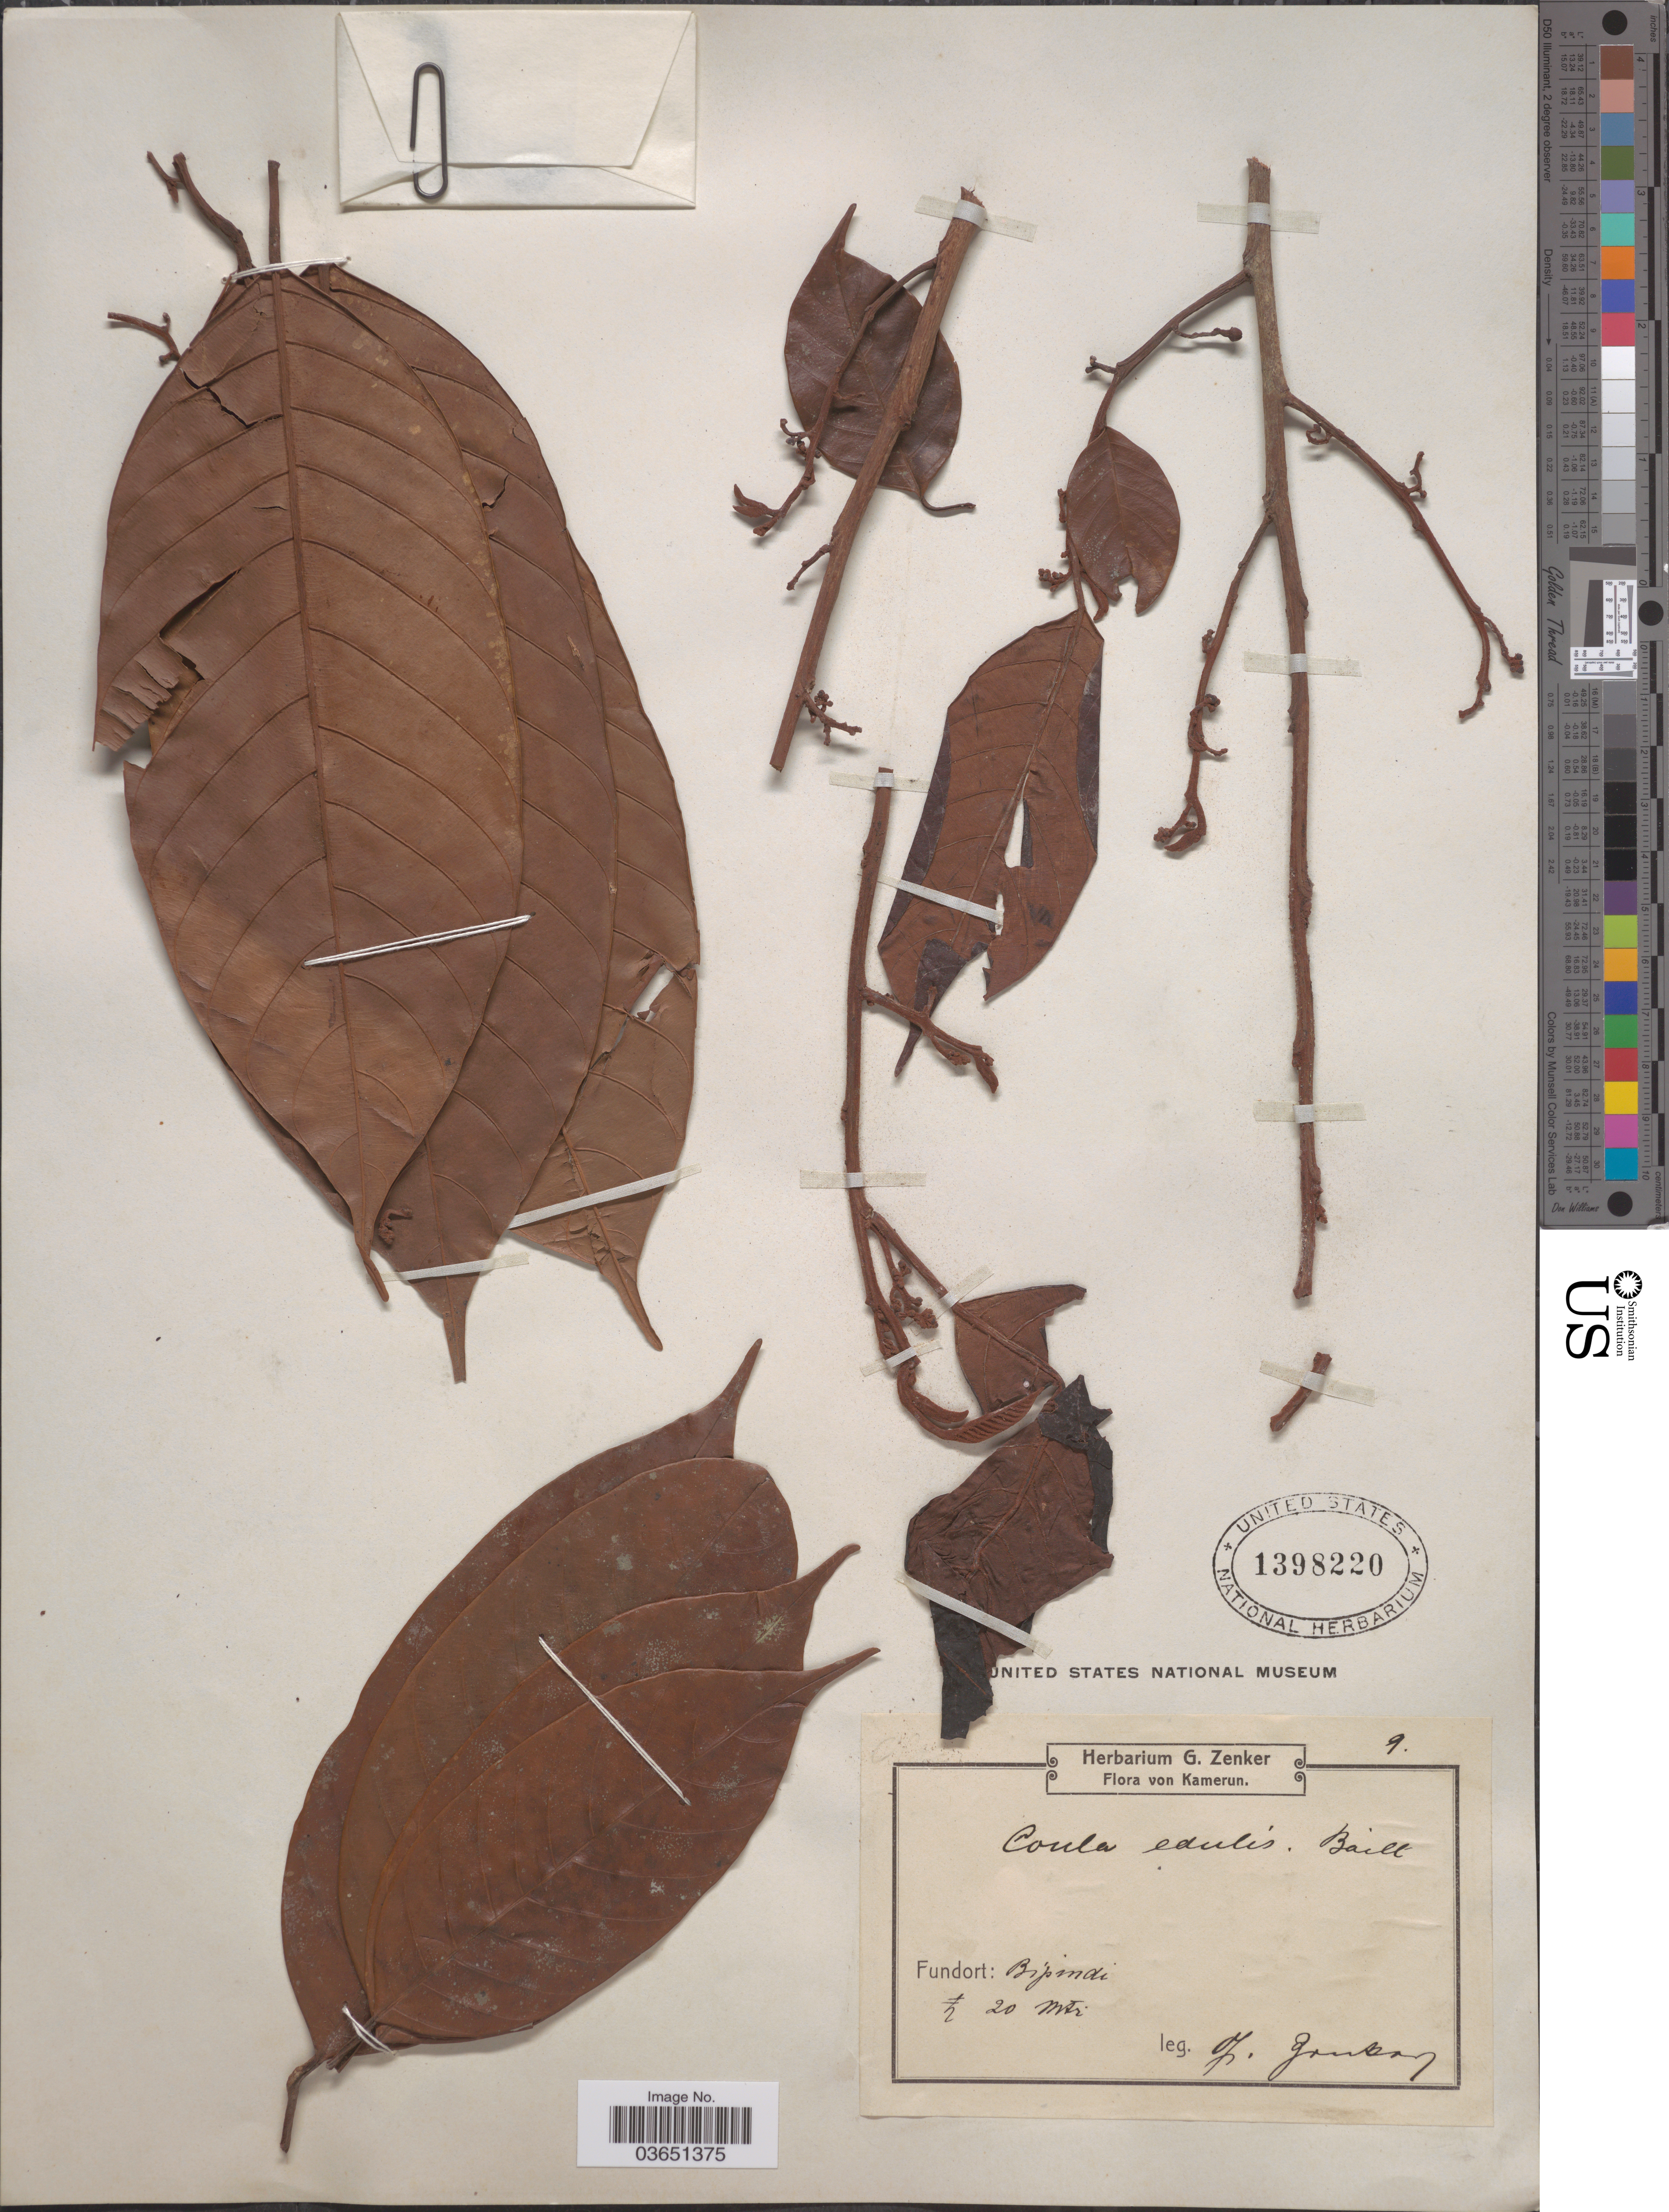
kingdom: Plantae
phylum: Tracheophyta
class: Magnoliopsida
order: Santalales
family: Coulaceae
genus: Coula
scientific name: Coula edulis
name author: Baill.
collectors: G. A. Zenker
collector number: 9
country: Cameroon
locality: Bipindi.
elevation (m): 20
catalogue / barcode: US 1398220